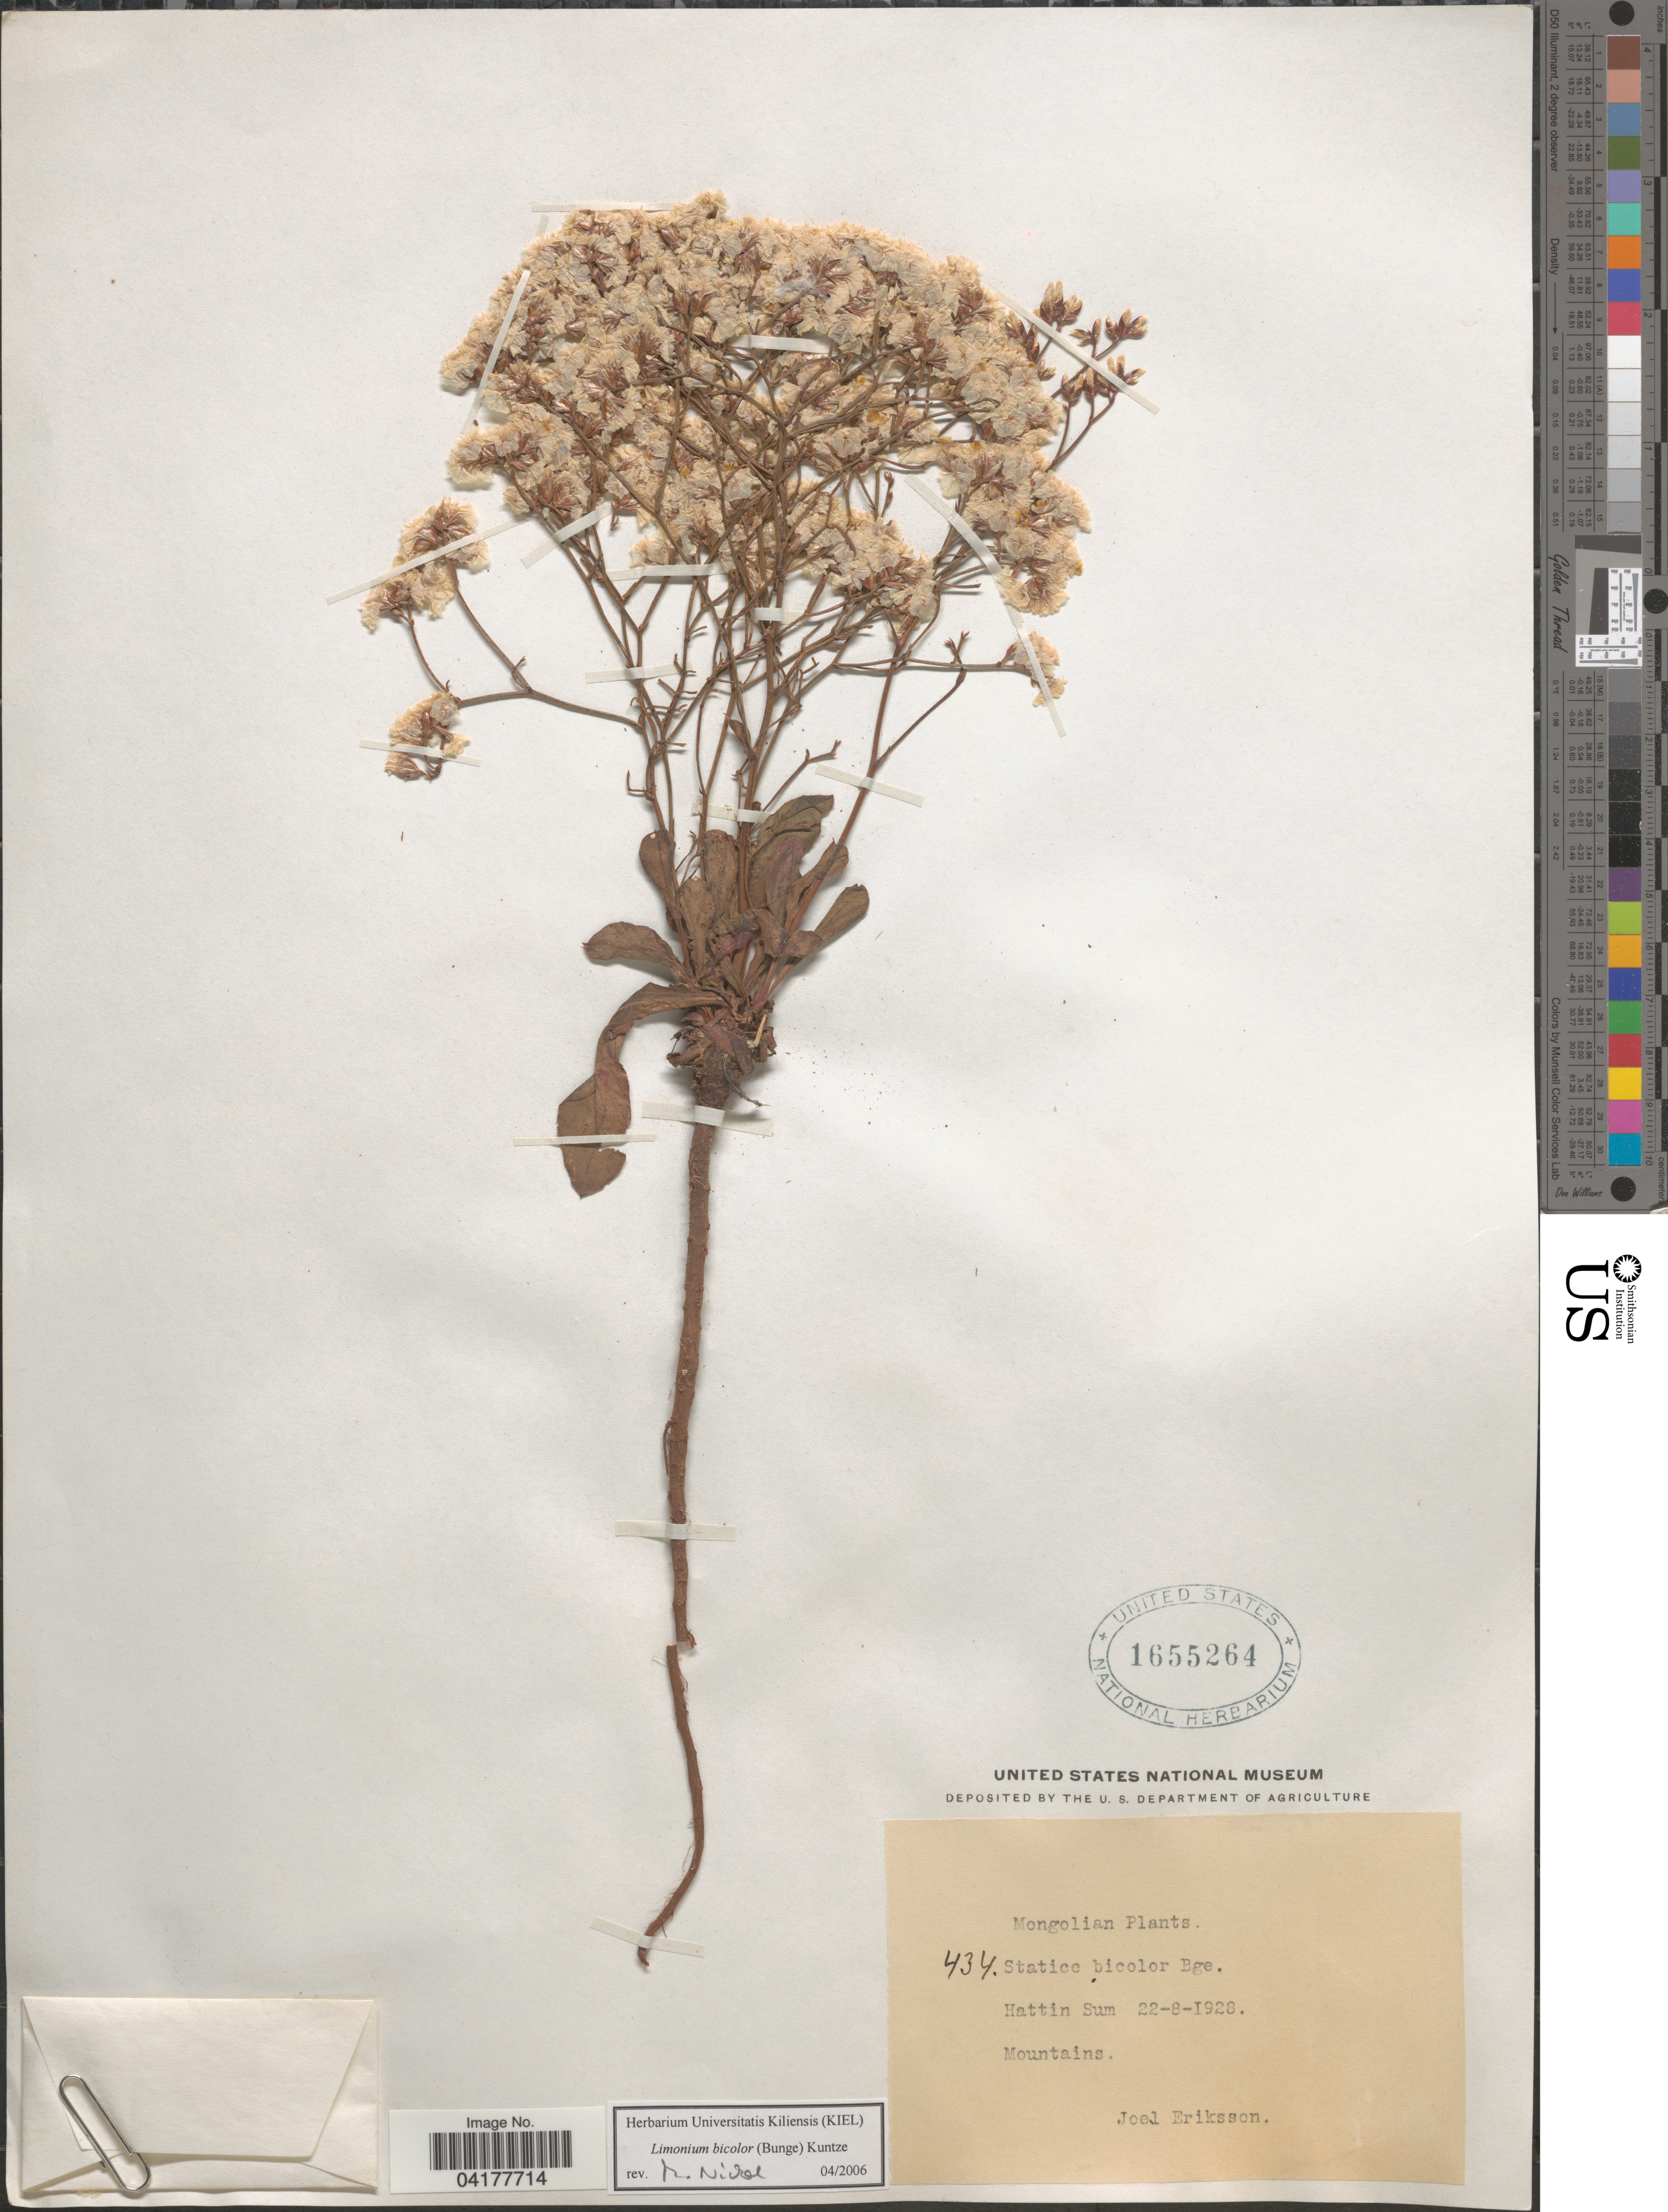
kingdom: Plantae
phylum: Tracheophyta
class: Magnoliopsida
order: Caryophyllales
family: Plumbaginaceae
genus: Limonium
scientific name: Limonium bicolor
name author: (Bunge) Kuntze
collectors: J. Eriksson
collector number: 434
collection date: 1928-08-22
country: Mongolia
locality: Mongolian. Hattin Sum. Mountains.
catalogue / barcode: US 1655264